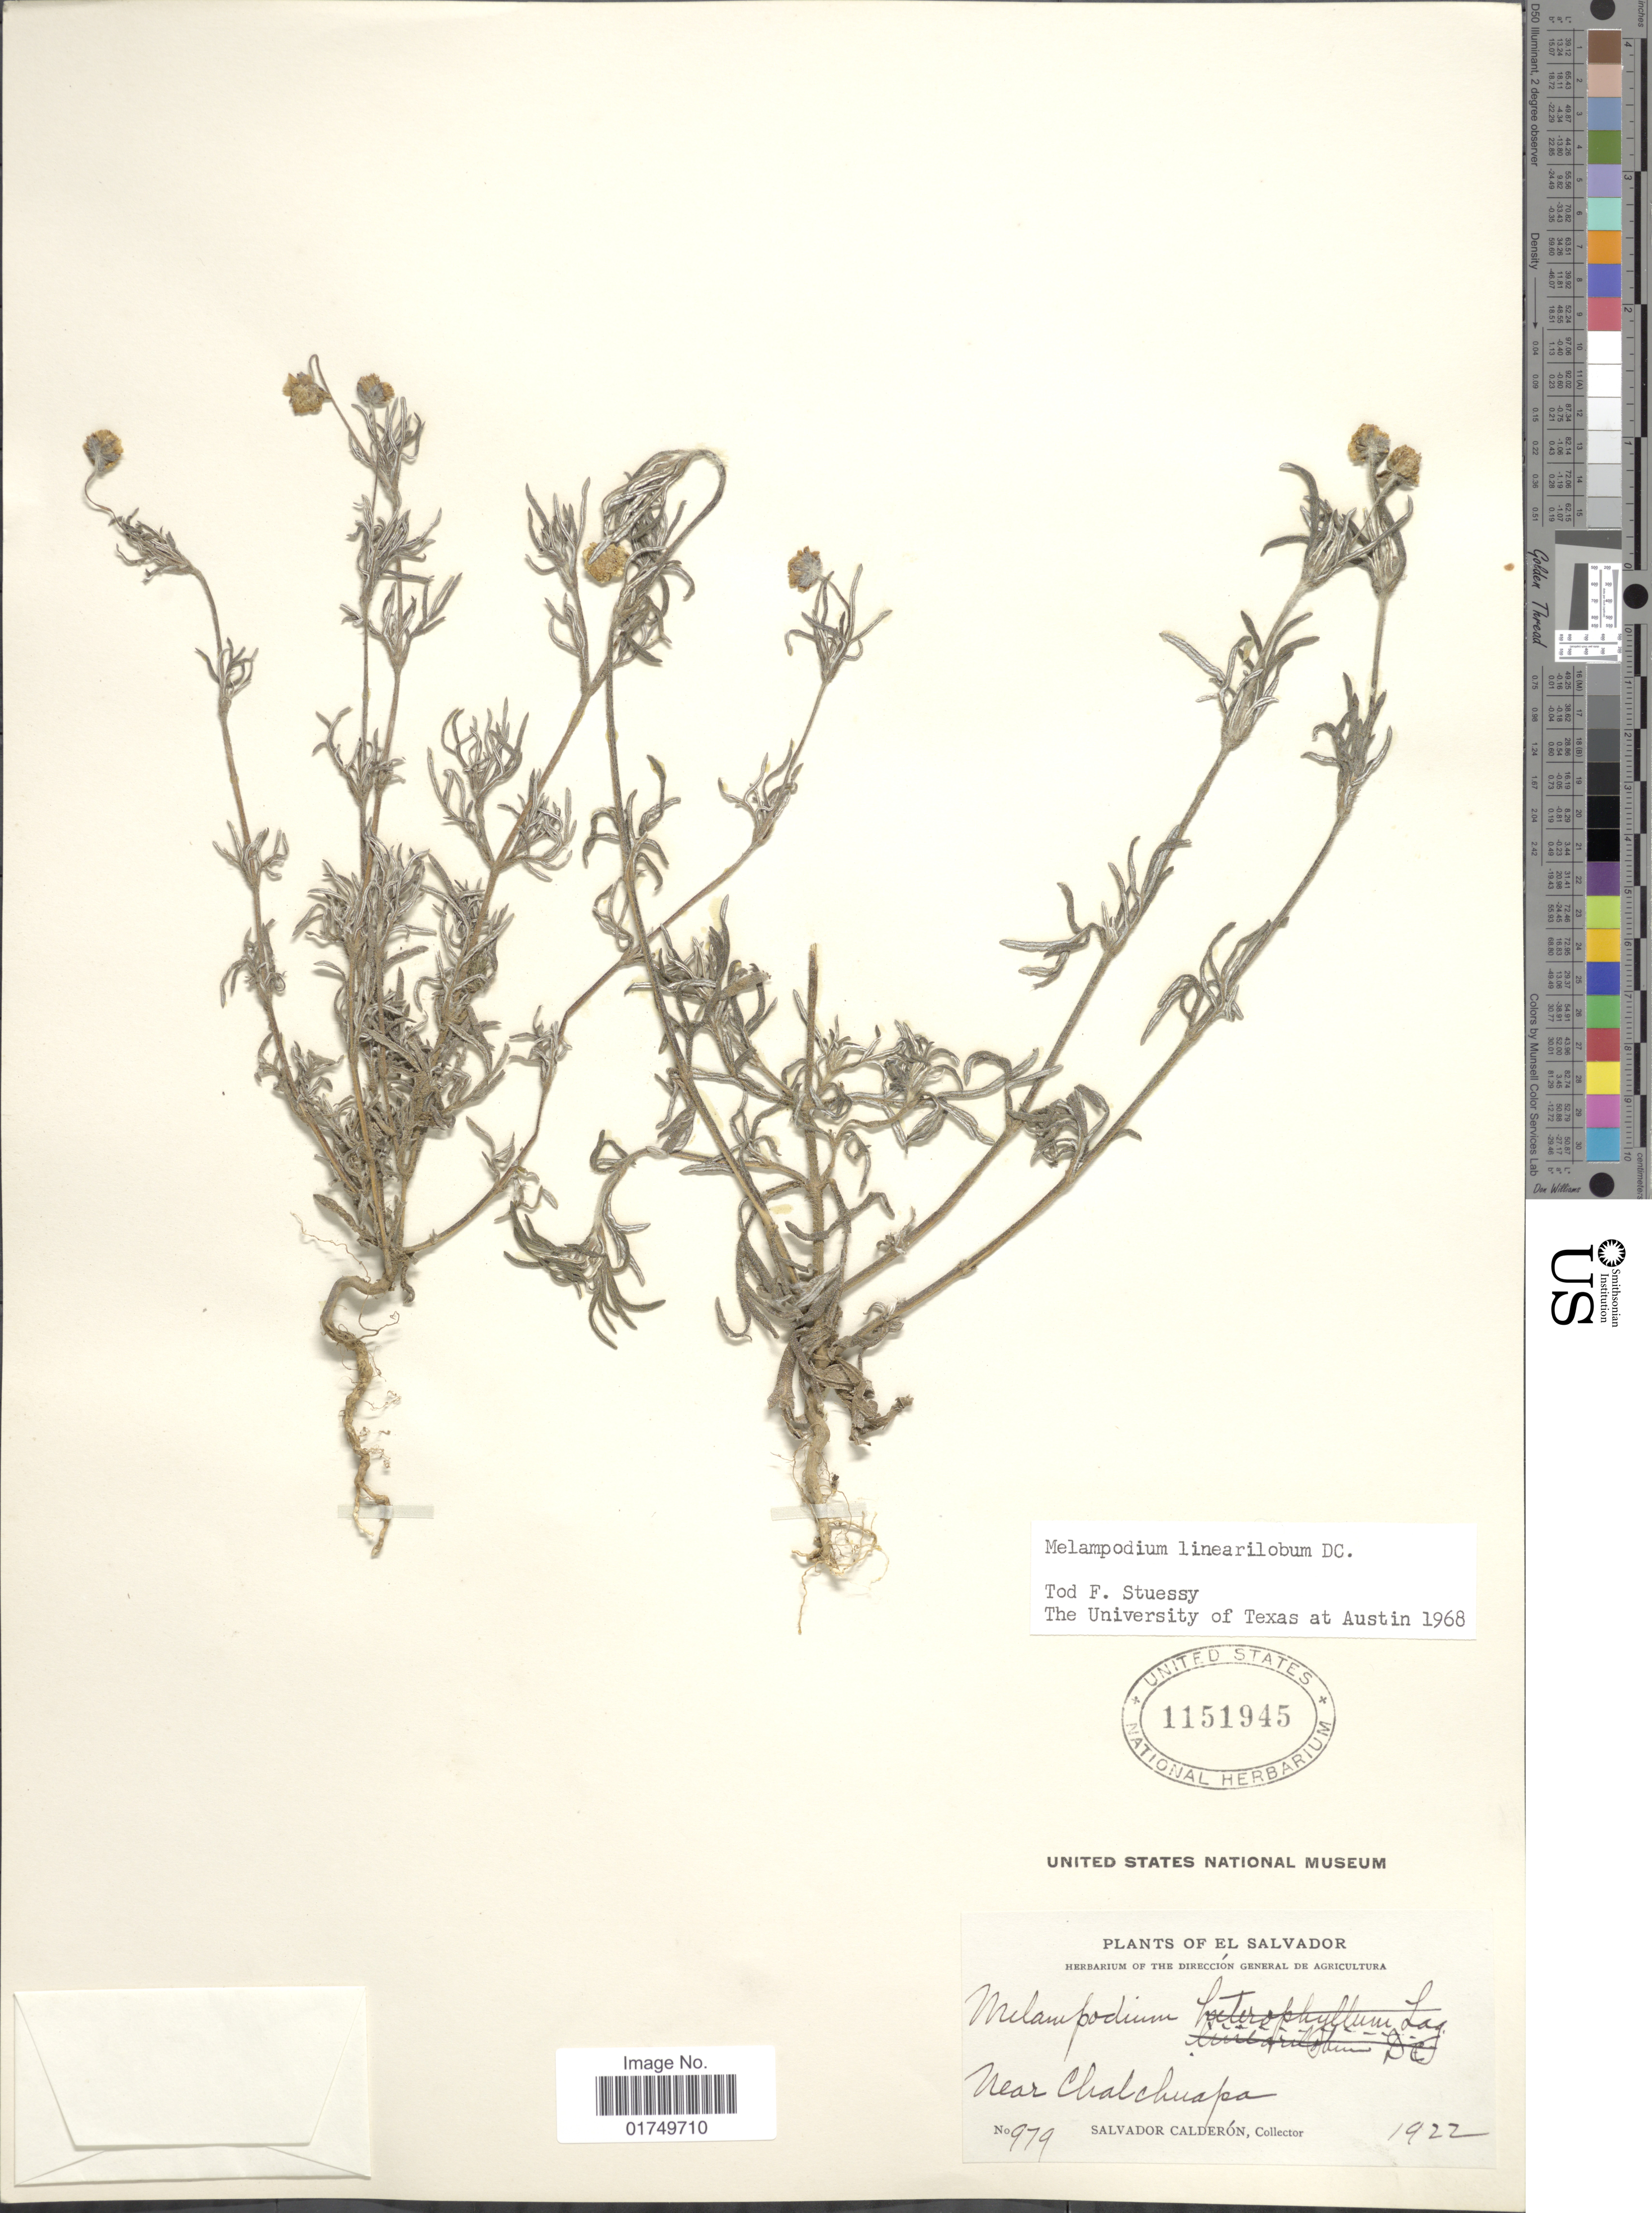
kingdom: Plantae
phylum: Tracheophyta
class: Magnoliopsida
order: Asterales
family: Asteraceae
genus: Melampodium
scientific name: Melampodium linearilobum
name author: DC.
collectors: S. Calderón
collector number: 979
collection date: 1922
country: El Salvador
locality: Near Chalchuapa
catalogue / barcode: US 1151945